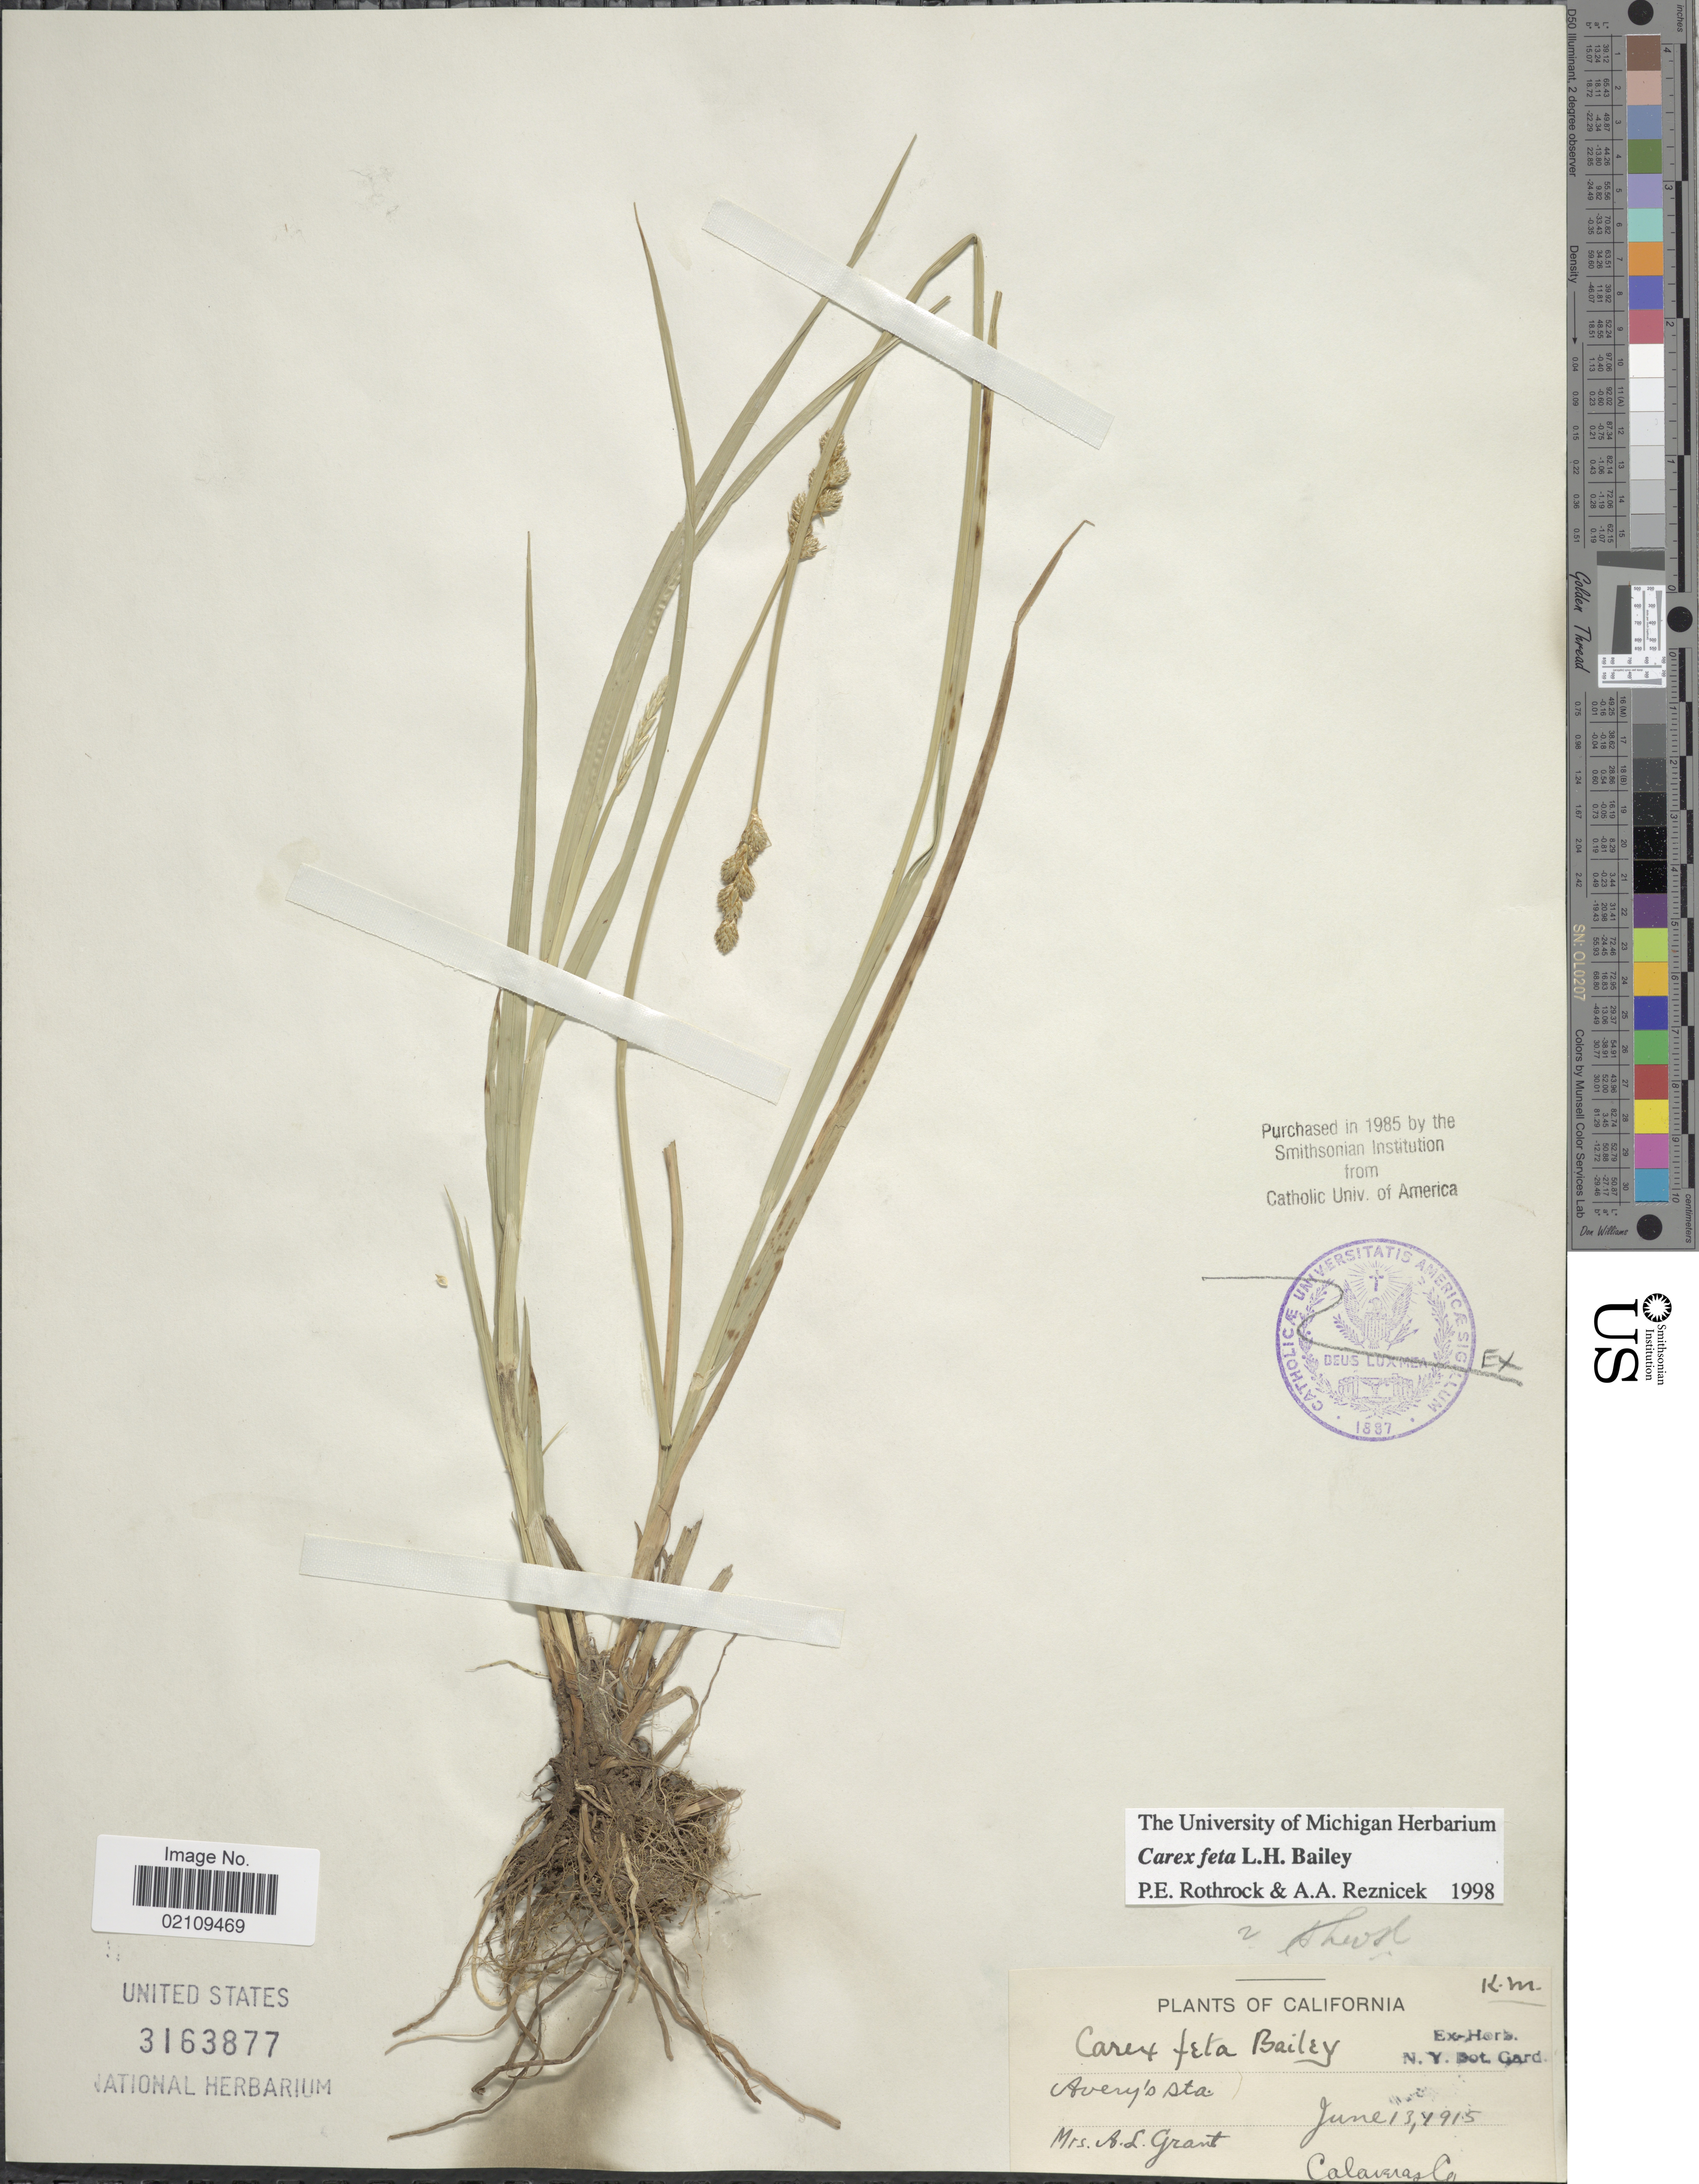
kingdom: Plantae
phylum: Tracheophyta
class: Liliopsida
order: Poales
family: Cyperaceae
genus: Carex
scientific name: Carex feta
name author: L.H. Bailey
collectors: A. L. Grant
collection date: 1915-06-13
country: United States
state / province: California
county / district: Calaveras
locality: Avery Sta's, Calaveras Co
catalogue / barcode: US 3163877